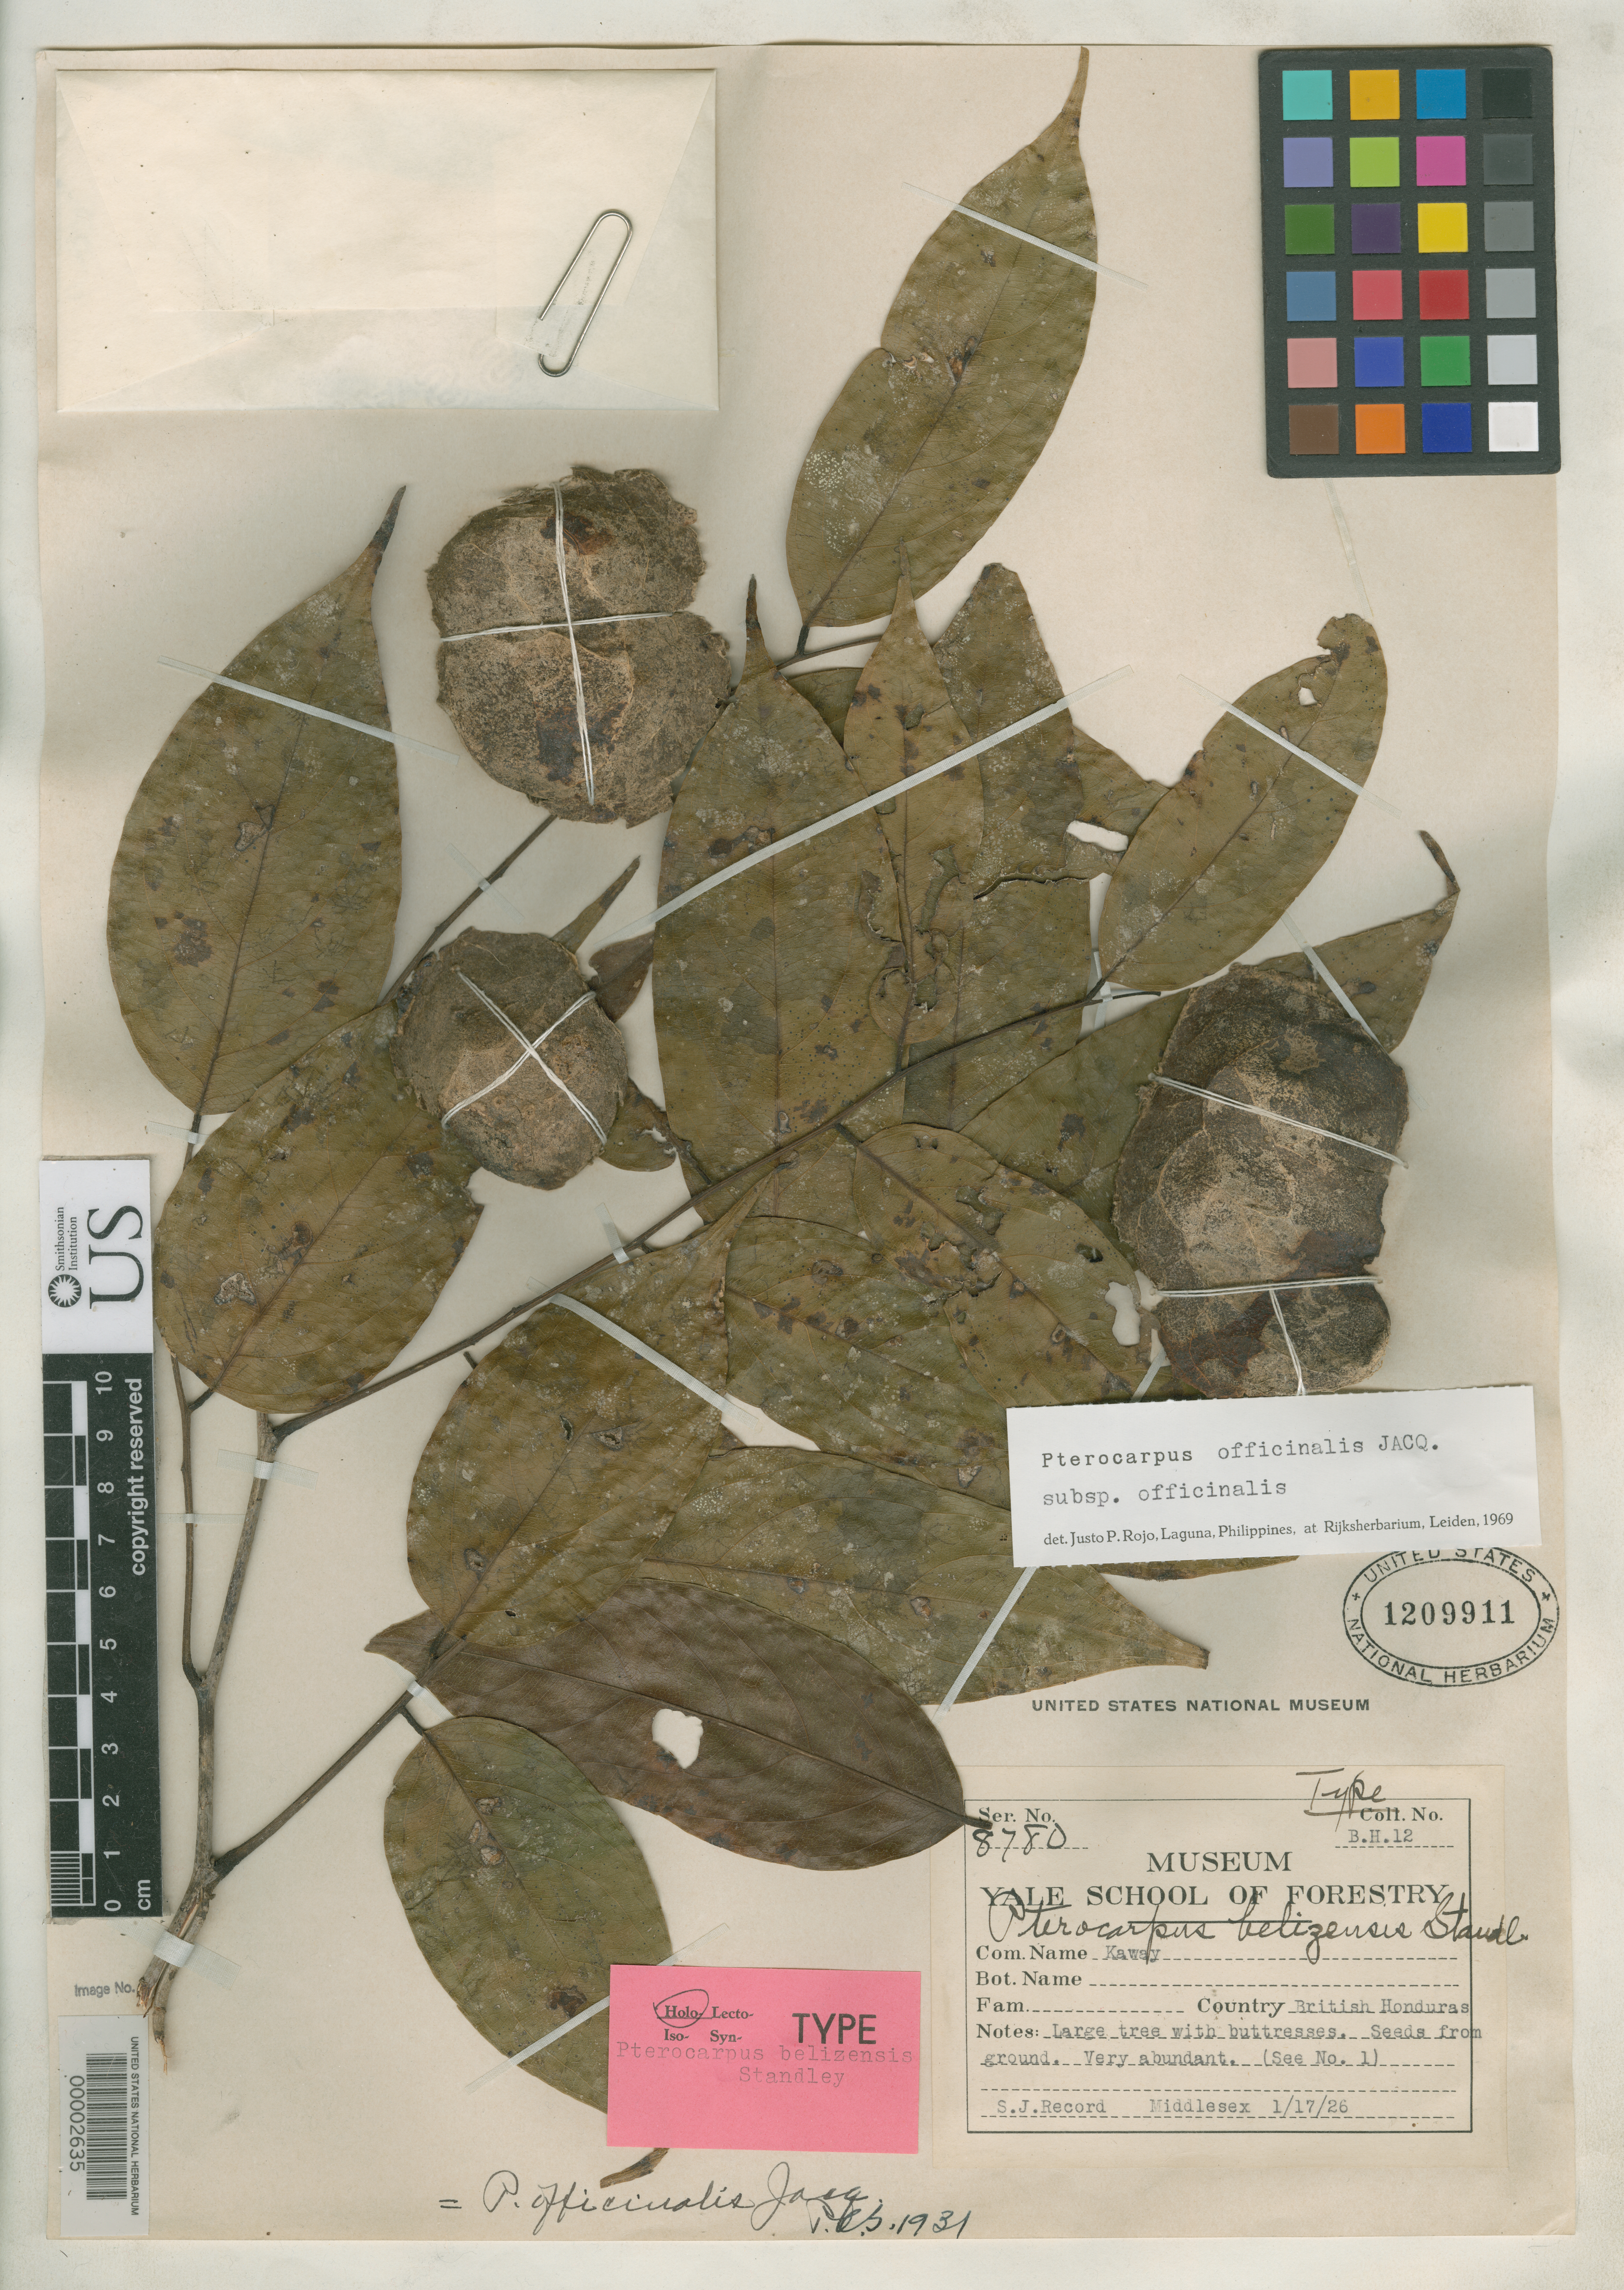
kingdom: Plantae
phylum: Tracheophyta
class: Magnoliopsida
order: Fabales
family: Fabaceae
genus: Pterocarpus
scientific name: Pterocarpus belizensis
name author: Standl.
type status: Holotype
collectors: S. J. Record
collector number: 12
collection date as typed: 17 Jan 1926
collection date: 1926-01-17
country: Belize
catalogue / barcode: US 1209911